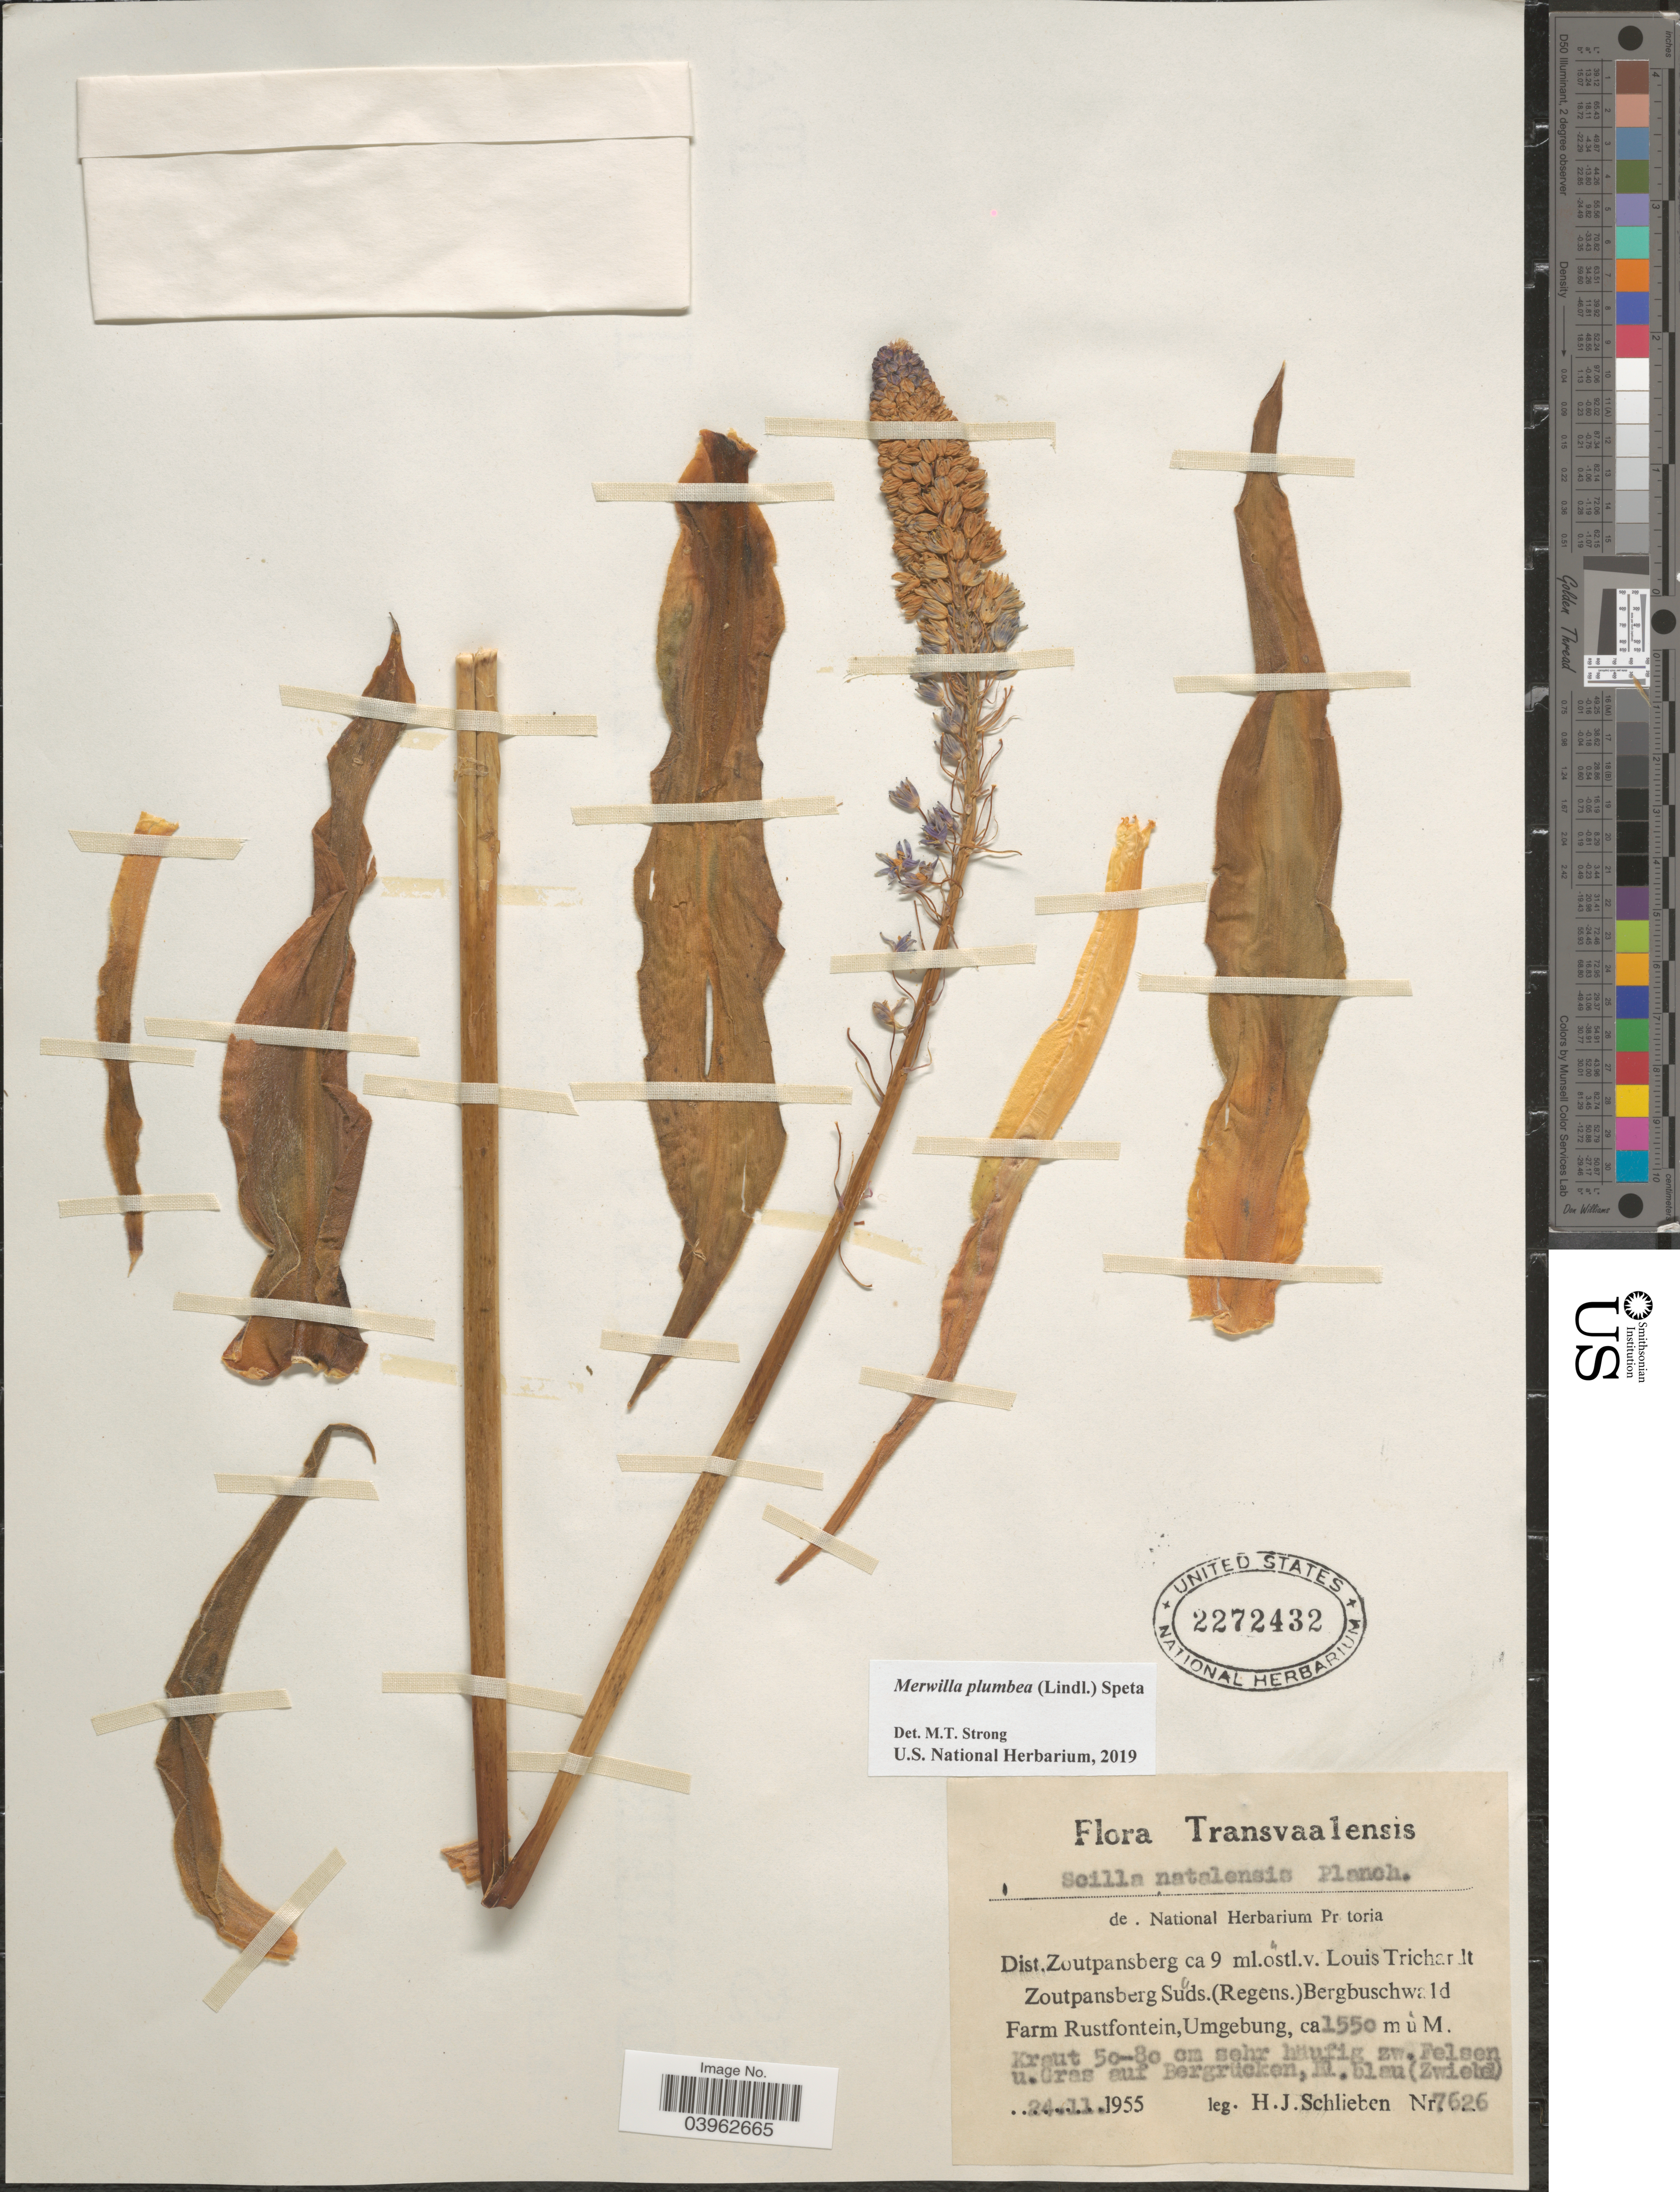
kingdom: Plantae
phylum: Tracheophyta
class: Liliopsida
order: Asparagales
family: Asparagaceae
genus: Merwilla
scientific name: Merwilla plumbea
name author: (Lindl.) Speta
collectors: H. J. Schlieben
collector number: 7626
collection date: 1955-11-24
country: South Africa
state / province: Limpopo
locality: Transvaalensis. Dist. Zoutpansberg ca 9 ml.ostl.v. Louis Trichardt. Zoutpansberg Süds. (Regens.)Bergbuschwald Farm Rustfontein, Umgebung.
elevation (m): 1550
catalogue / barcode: US 2272432